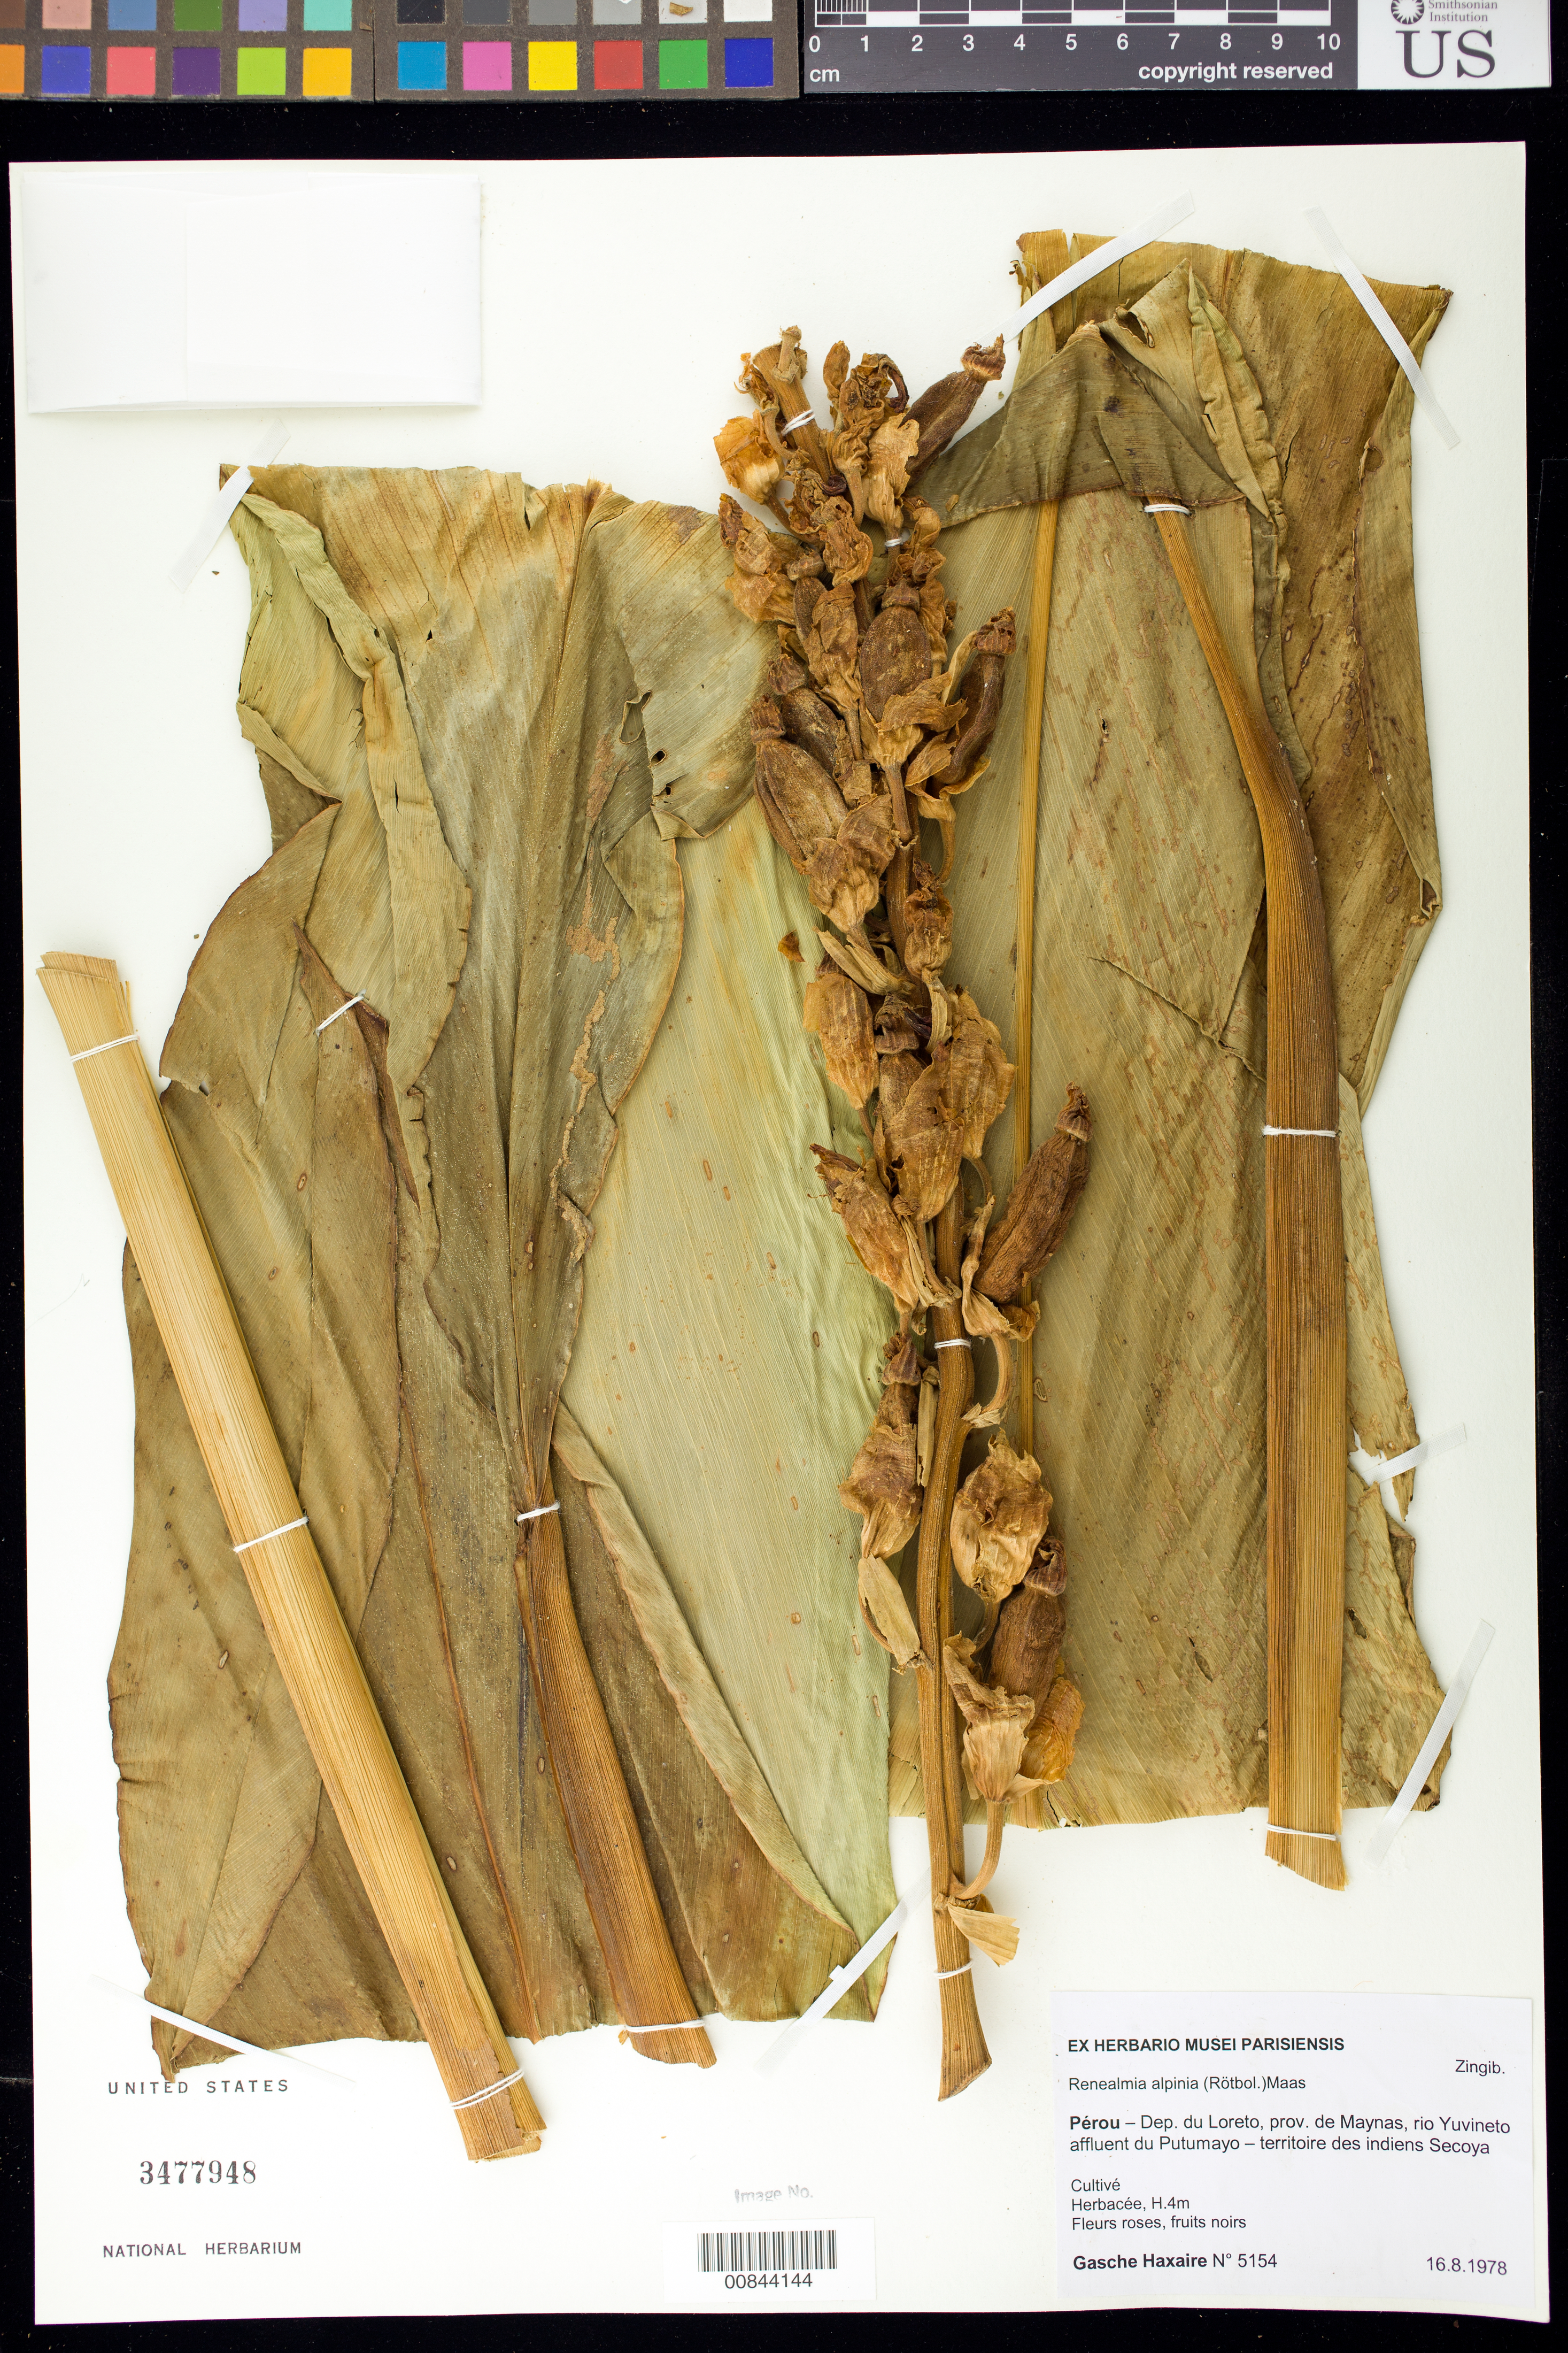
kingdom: Plantae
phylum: Tracheophyta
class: Liliopsida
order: Zingiberales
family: Zingiberaceae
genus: Renealmia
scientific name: Renealmia alpinia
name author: (Rottb.) Maas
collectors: G. Haxaire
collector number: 5154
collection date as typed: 16 Aug 1978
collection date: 1978-08-16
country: Peru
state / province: Loreto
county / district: Maynas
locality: Rio Yuvineto affluent du Putumayo -- territoire des indiens Secoya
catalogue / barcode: US 3477948